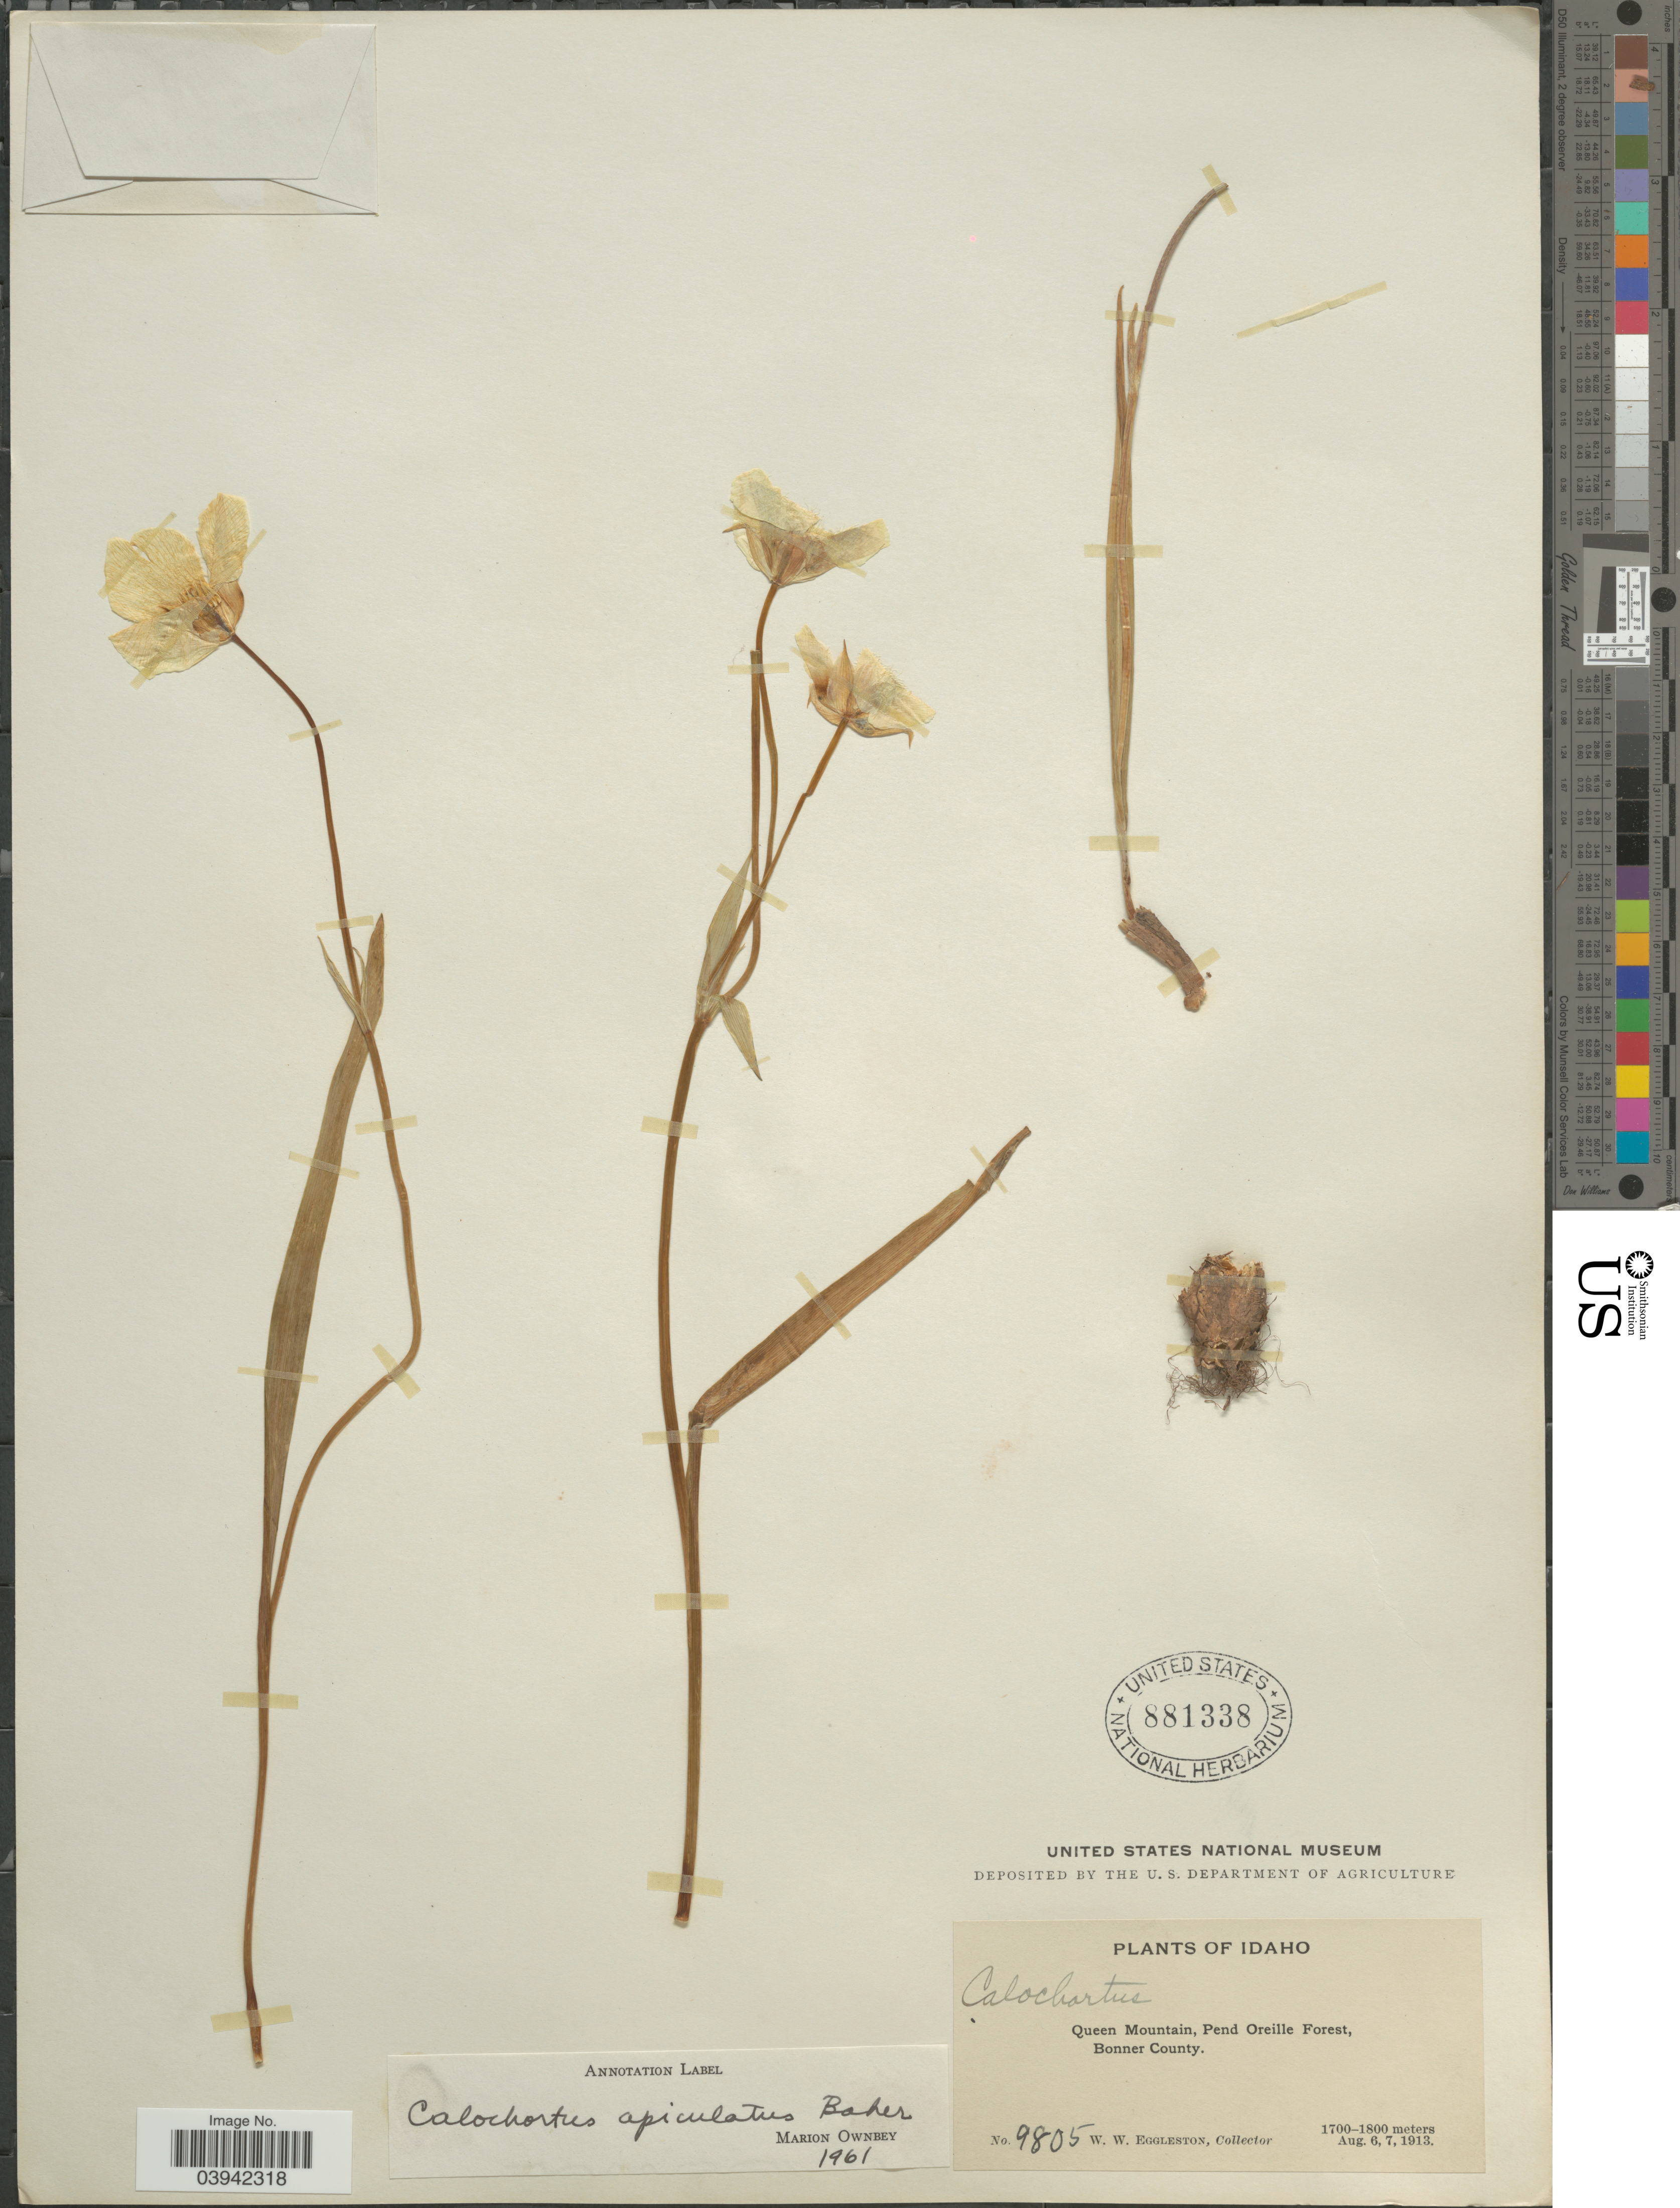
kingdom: Plantae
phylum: Tracheophyta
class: Liliopsida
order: Liliales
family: Liliaceae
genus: Calochortus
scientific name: Calochortus apiculatus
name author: Baker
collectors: W. W. Eggleston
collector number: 9805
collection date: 1913-08-06/1913-08-07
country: United States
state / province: Idaho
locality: Queen Mountain, Pend Oreille Forest, Bonner County.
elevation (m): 1700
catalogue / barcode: US 881338